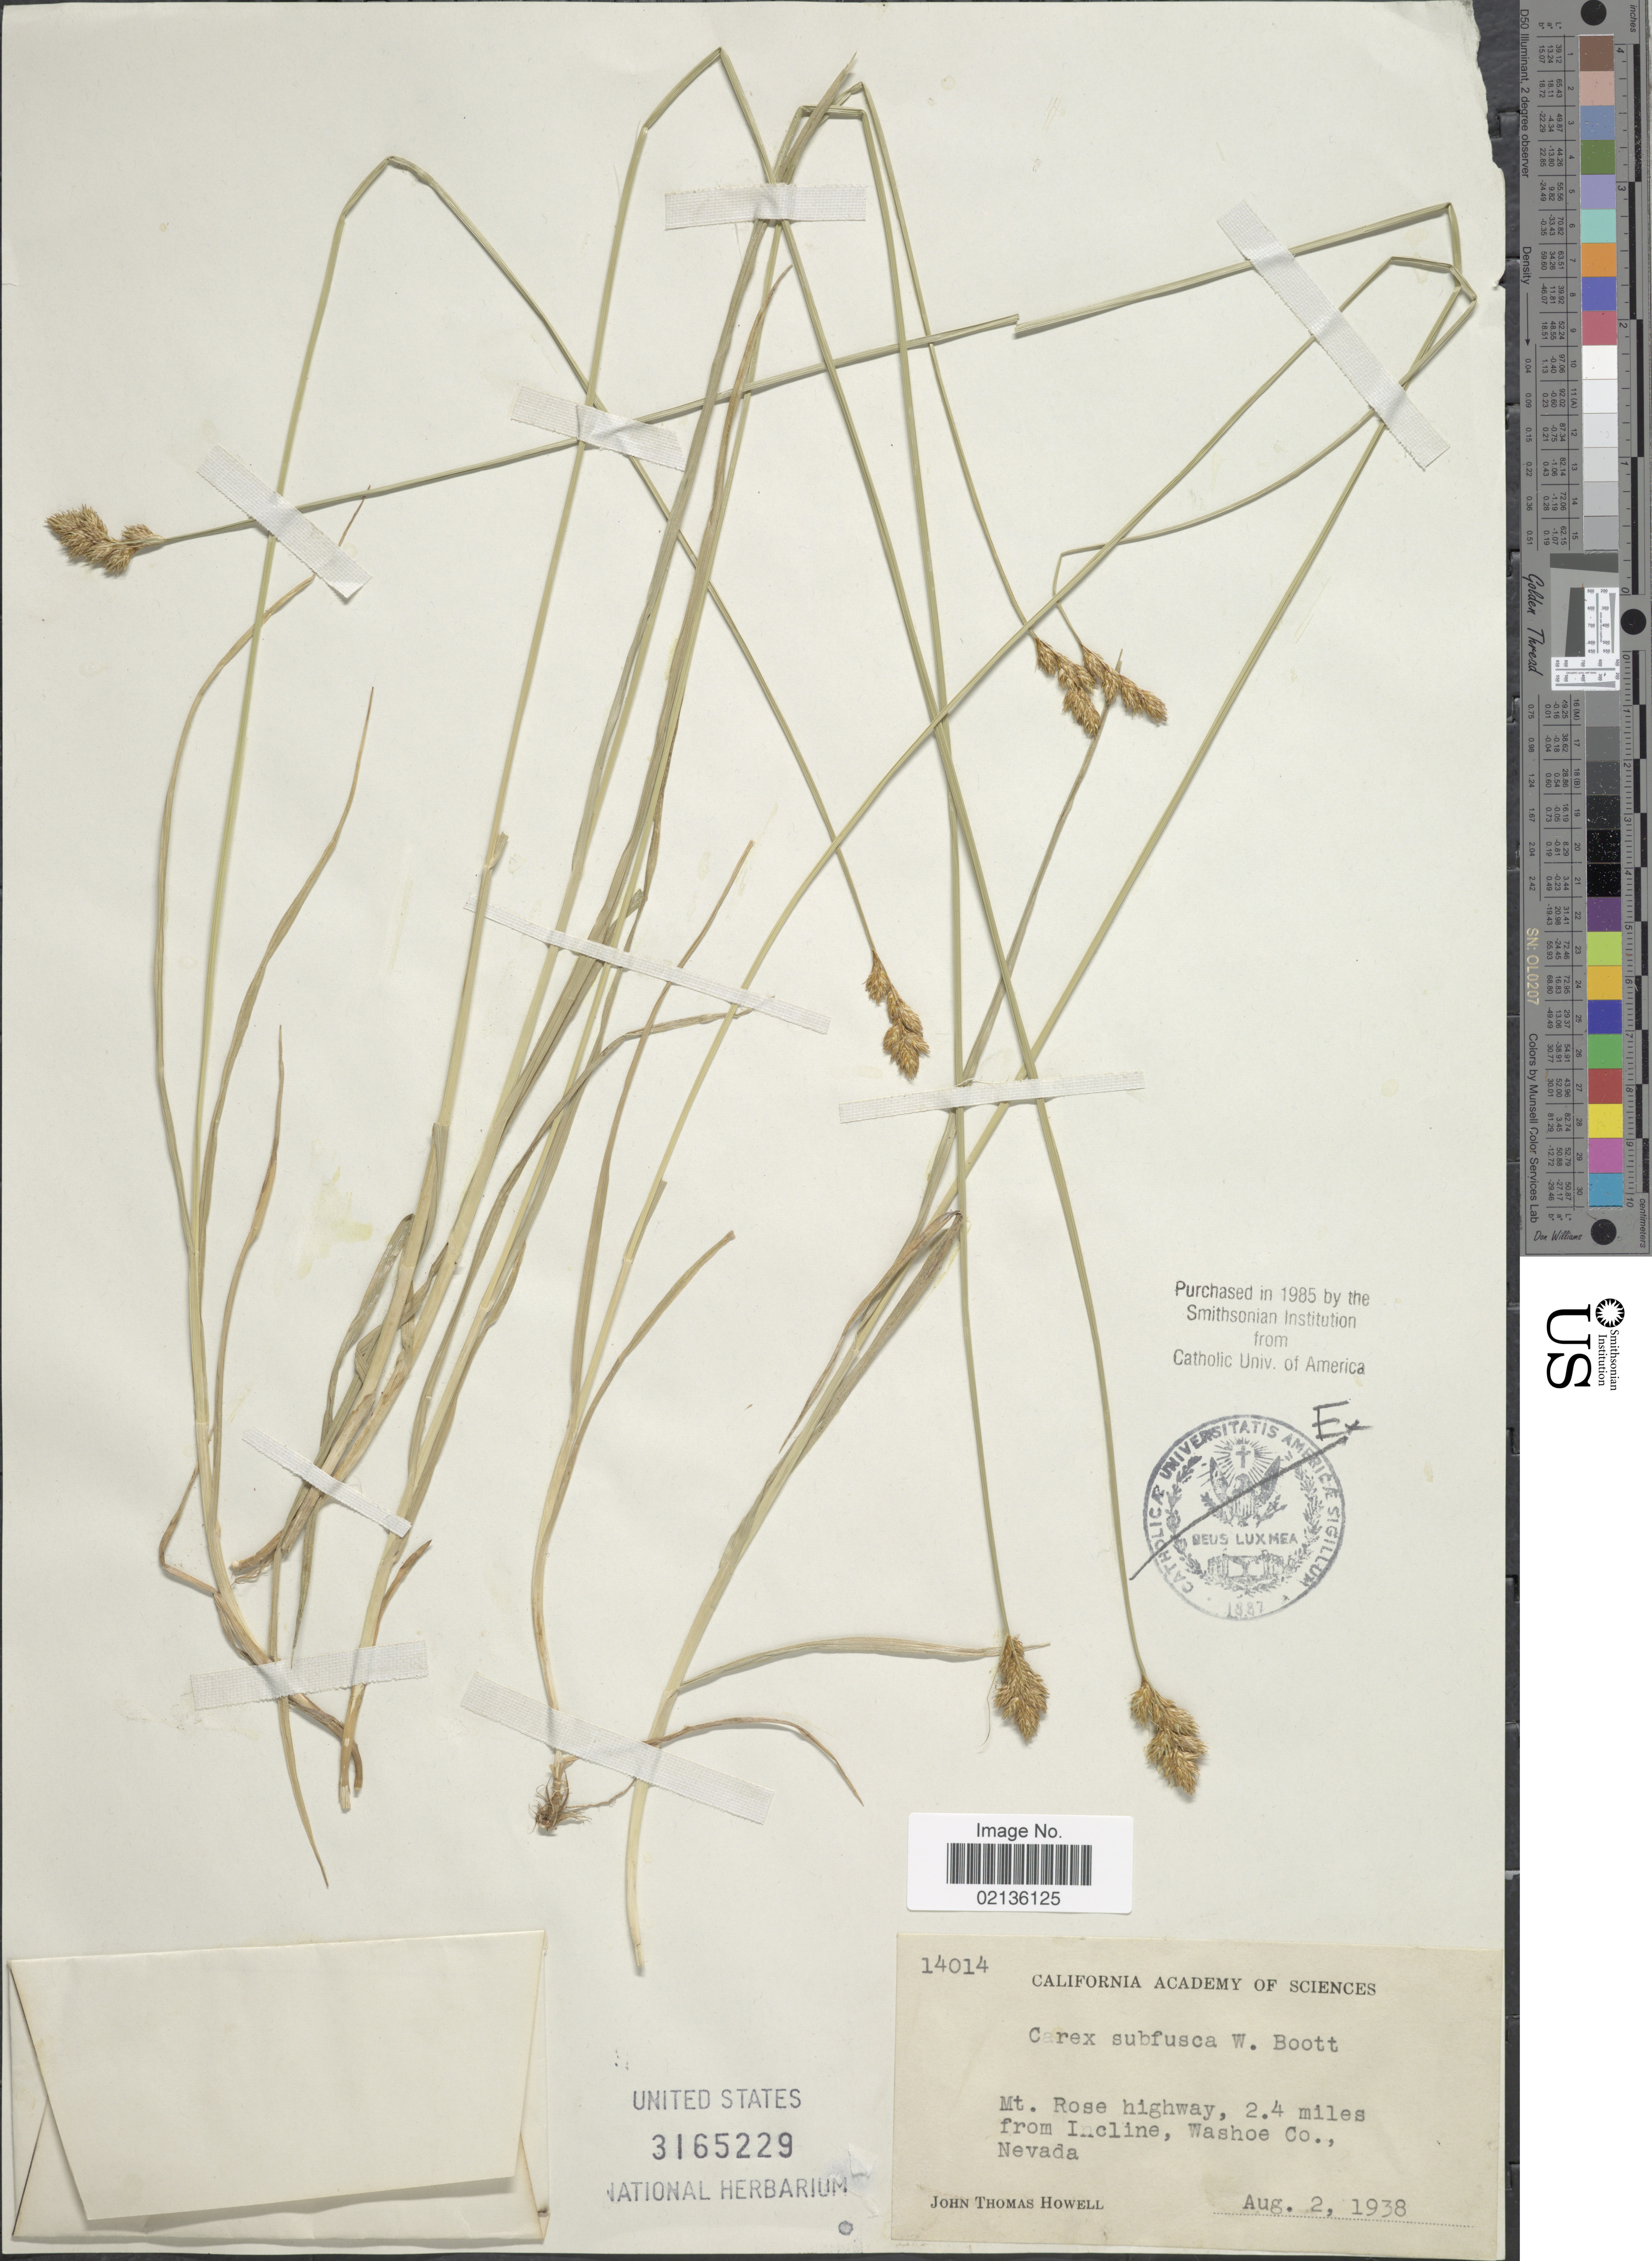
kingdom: Plantae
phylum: Tracheophyta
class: Liliopsida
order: Poales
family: Cyperaceae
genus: Carex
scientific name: Carex subfusca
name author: W. Boott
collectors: J. T. Howell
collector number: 14014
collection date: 1938-08-02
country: United States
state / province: Nevada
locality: Mt. Rose highway, 2.4 miles from Incline, Washoe Co.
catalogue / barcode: US 3165229